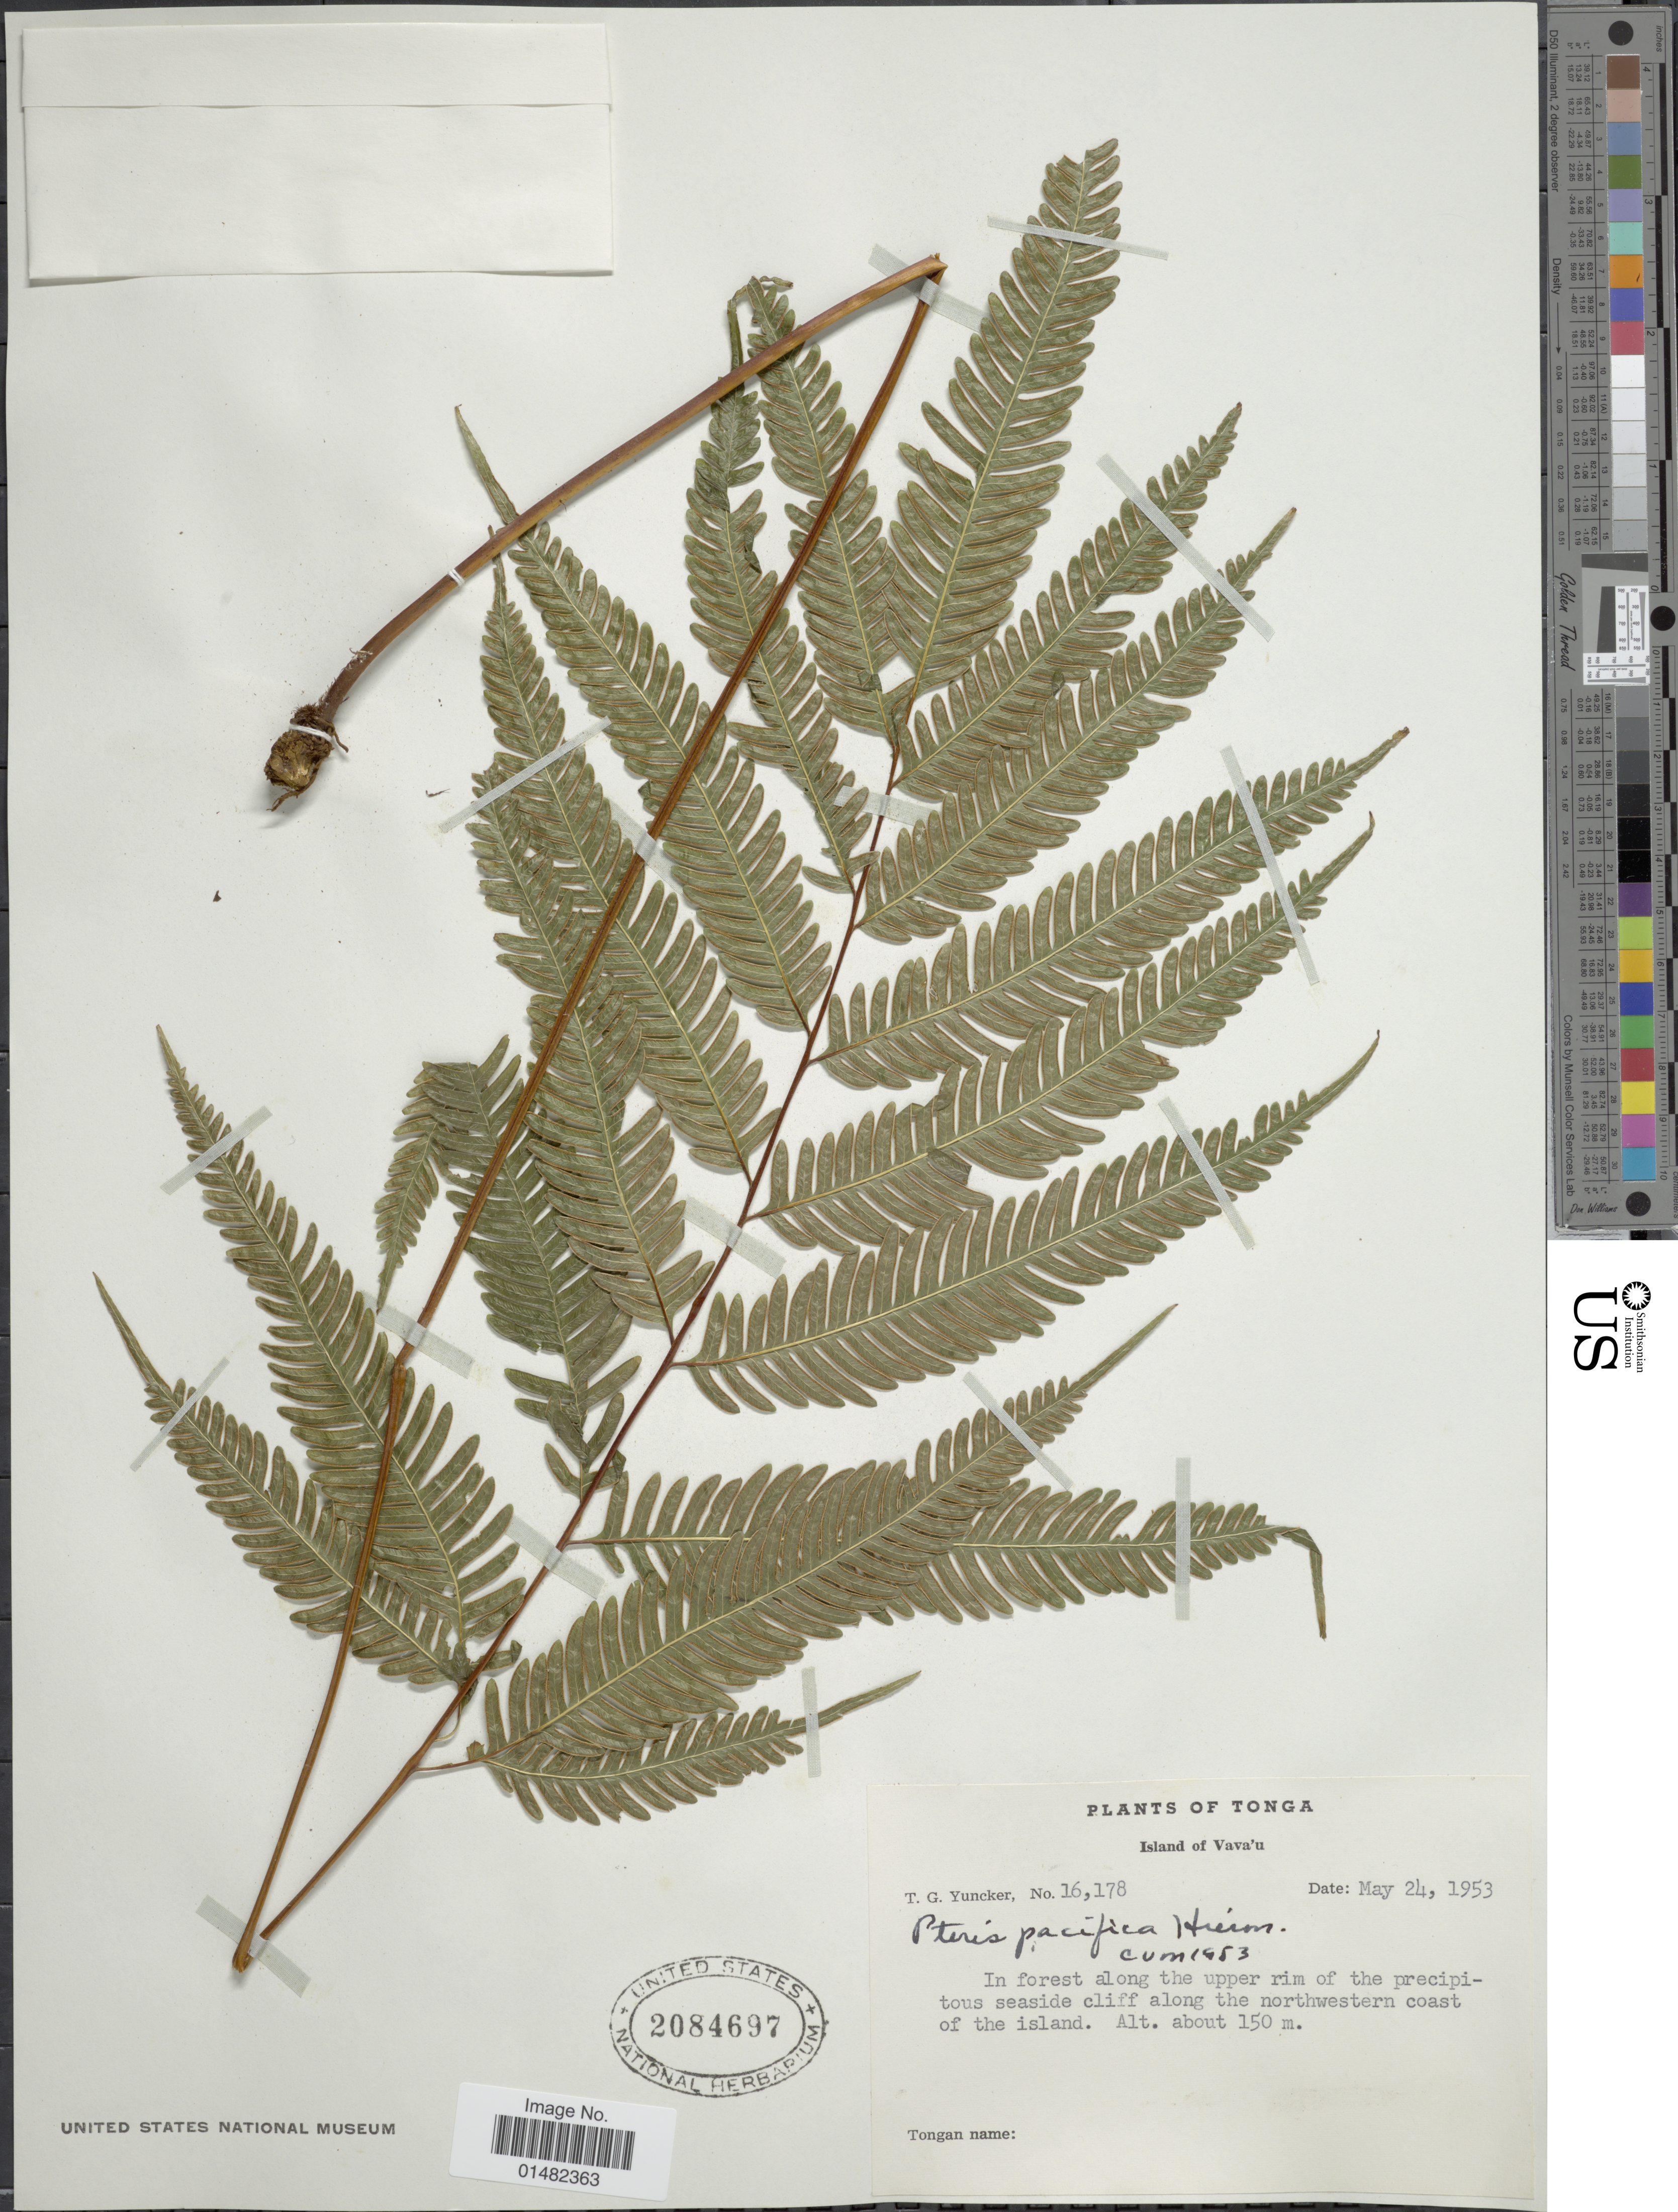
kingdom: Plantae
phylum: Tracheophyta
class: Polypodiopsida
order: Polypodiales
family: Pteridaceae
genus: Pteris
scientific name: Pteris pacifica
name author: Hieron.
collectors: T. G. Yuncker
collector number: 16178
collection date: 1953-05-24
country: Tonga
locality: Island of Vava'u. In forest along the upper rim of the precipitous seaside cliff along the northwestern coast of the island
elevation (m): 150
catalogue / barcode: US 2084697